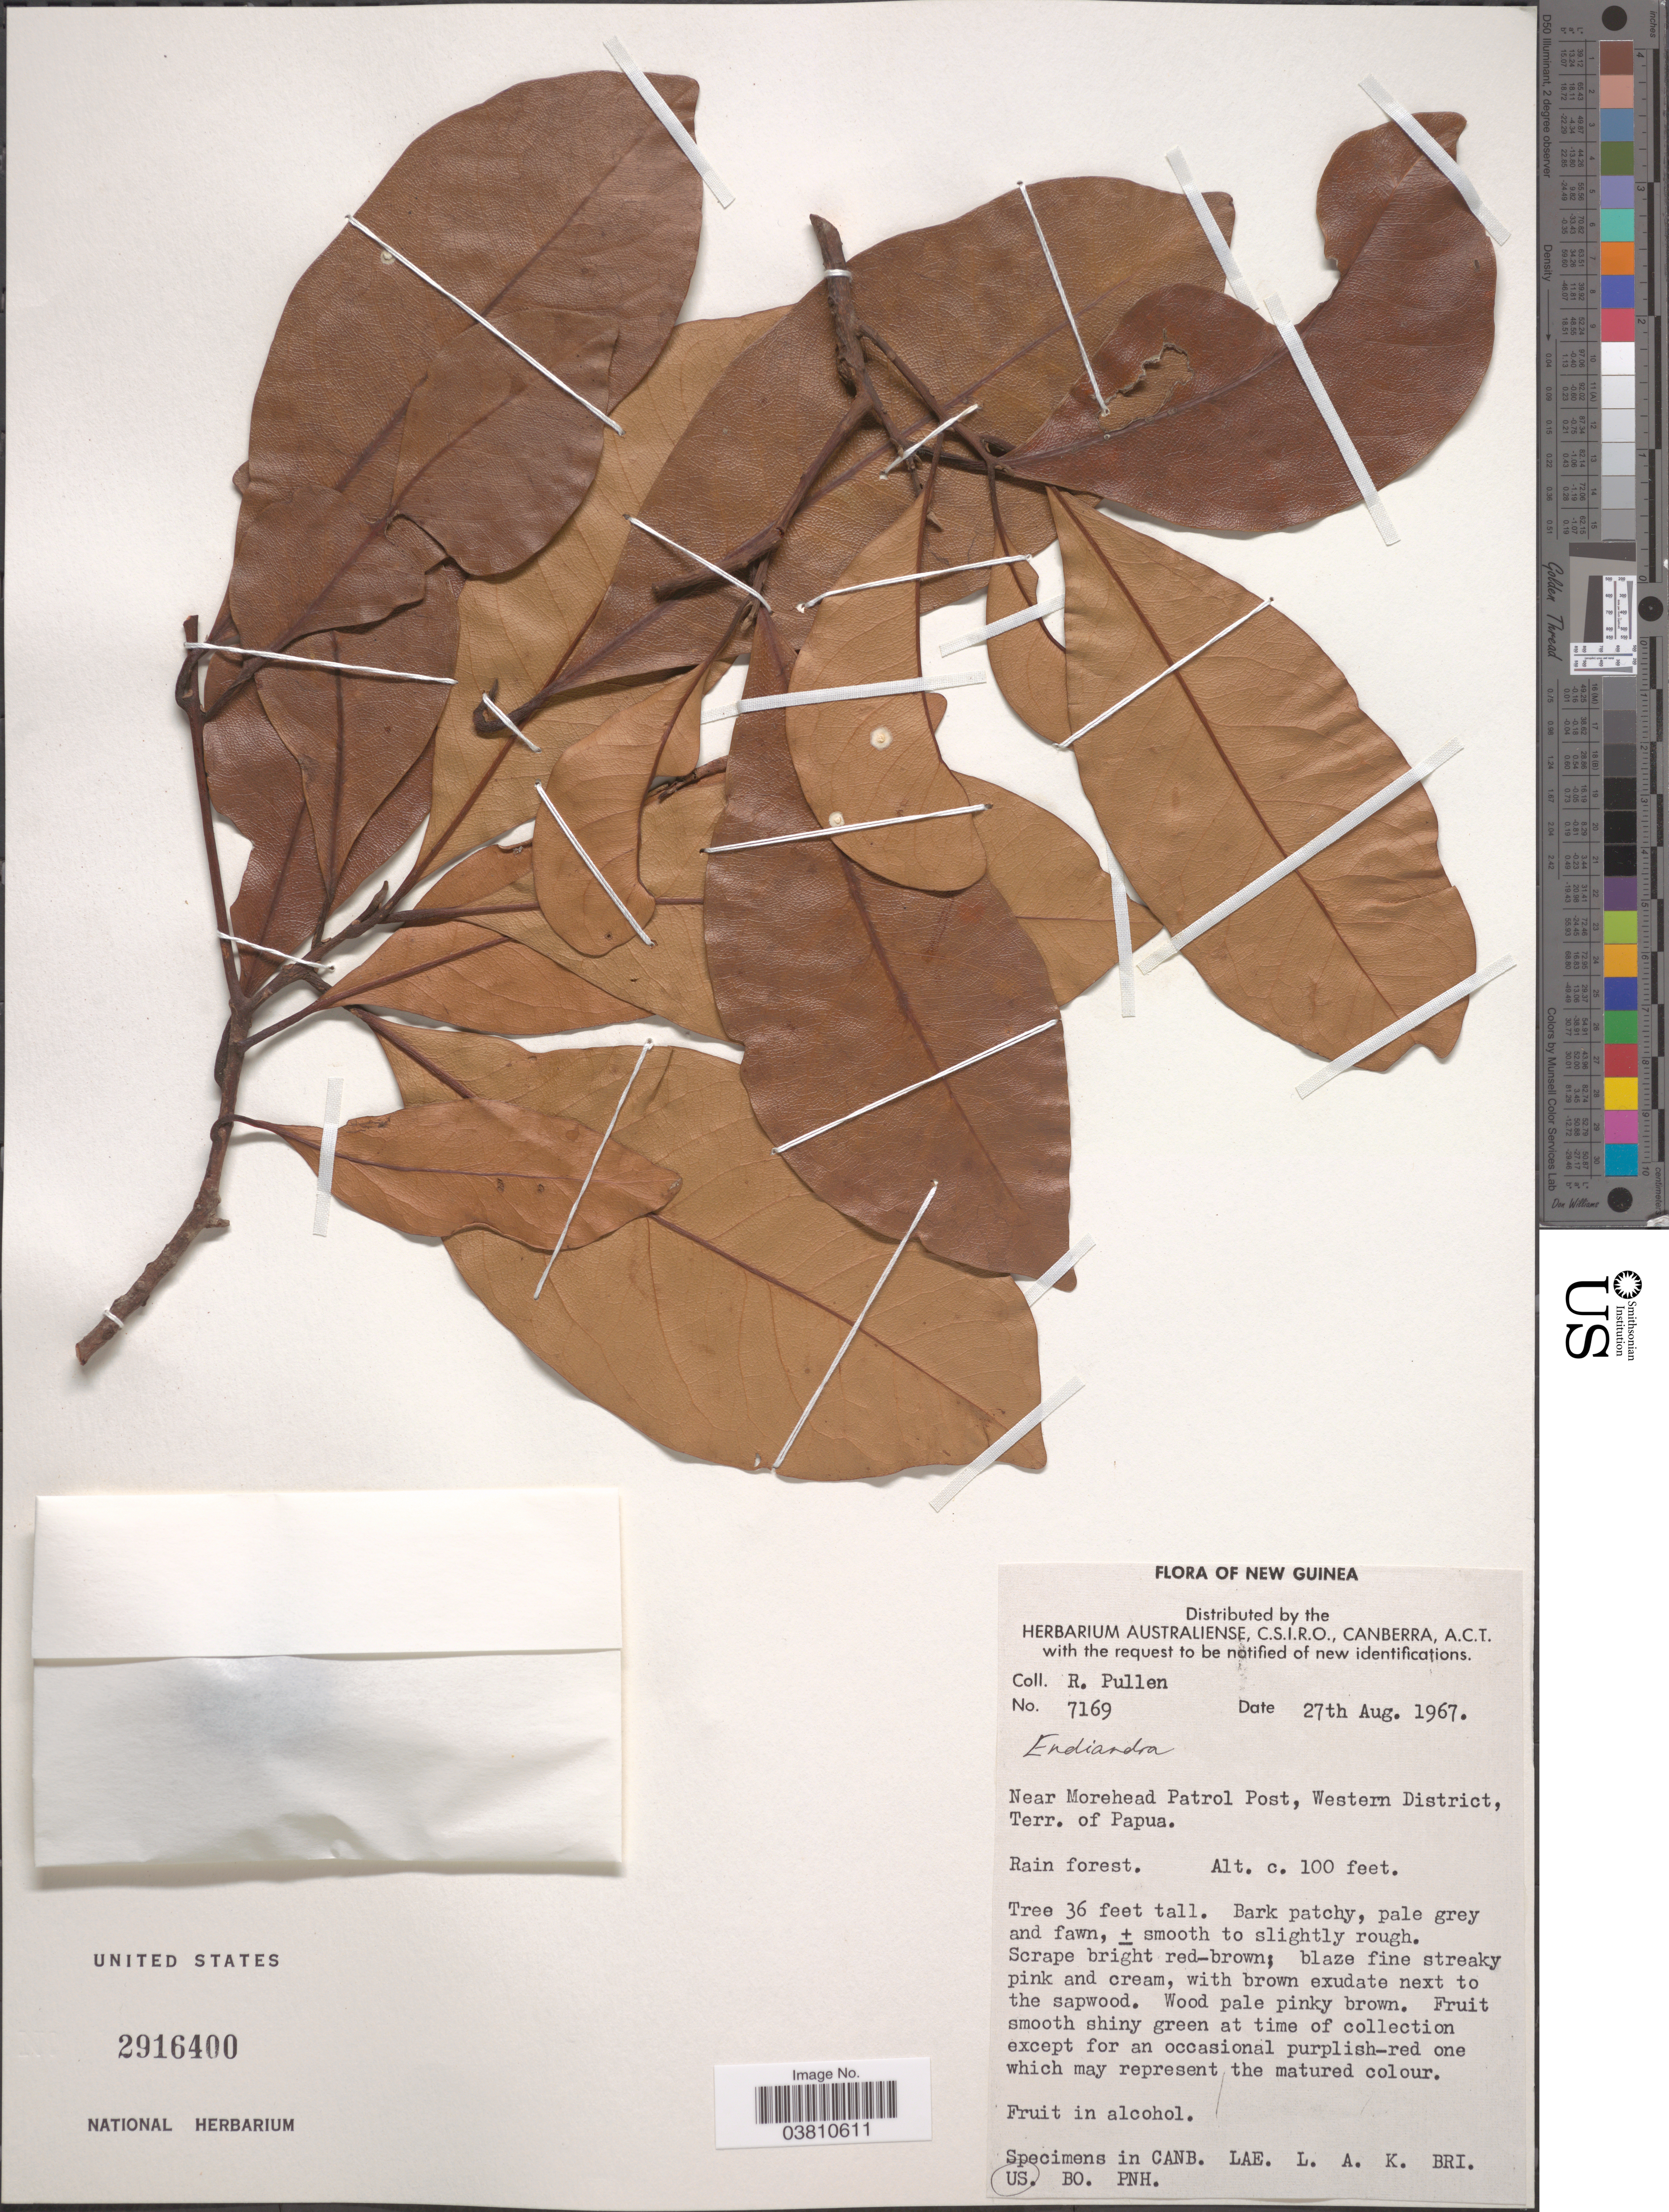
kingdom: Plantae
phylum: Tracheophyta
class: Magnoliopsida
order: Laurales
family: Lauraceae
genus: Endiandra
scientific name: Endiandra sp.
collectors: R. Pullen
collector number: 7169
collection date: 1967-08-27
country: Papua New Guinea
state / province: Manus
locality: New Guinea. Near Morehead Patrol Post, Western District, Terr. of Papua.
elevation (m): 30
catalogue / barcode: US 2916400